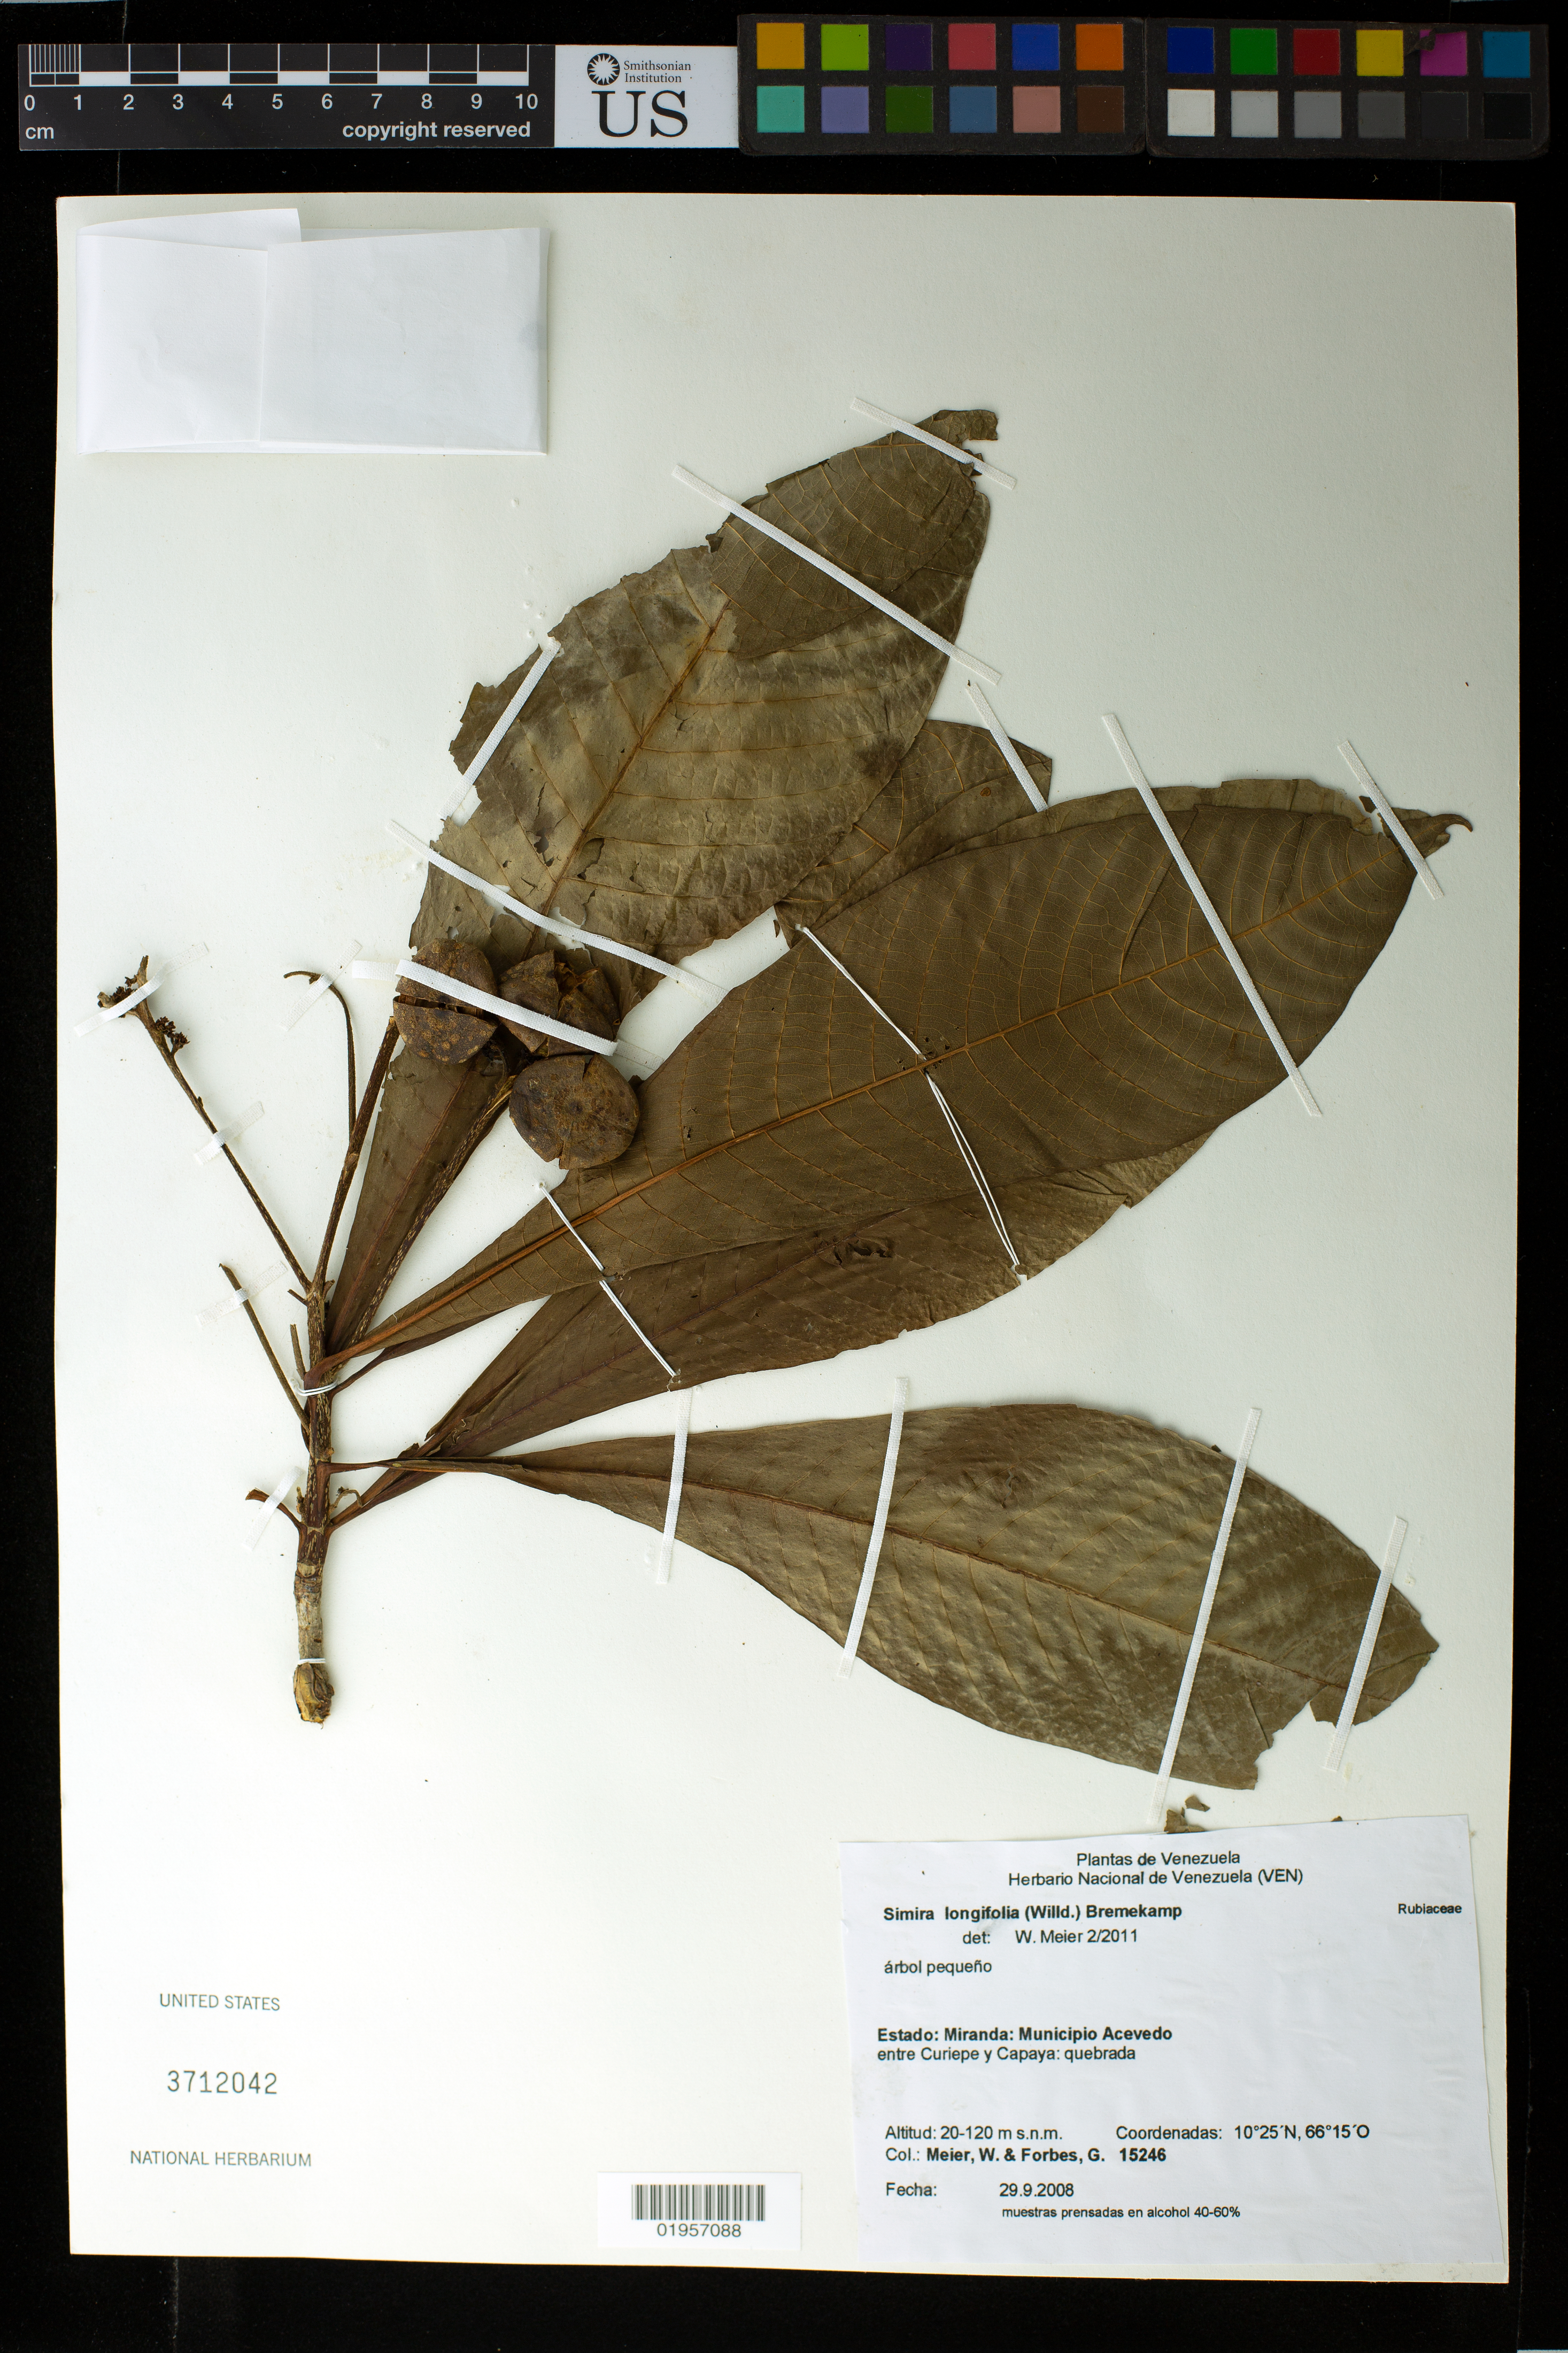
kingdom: Plantae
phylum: Tracheophyta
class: Magnoliopsida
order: Gentianales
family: Rubiaceae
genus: Simira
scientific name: Simira longifolia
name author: (Willd.) Bremek.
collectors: W. Meier & G. Forbes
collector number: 15246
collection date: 2008-09-29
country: Venezuela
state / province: Miranda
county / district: Acevedo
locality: Entre Curiepe y Capaya: quebrada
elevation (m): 20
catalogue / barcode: US 3712042